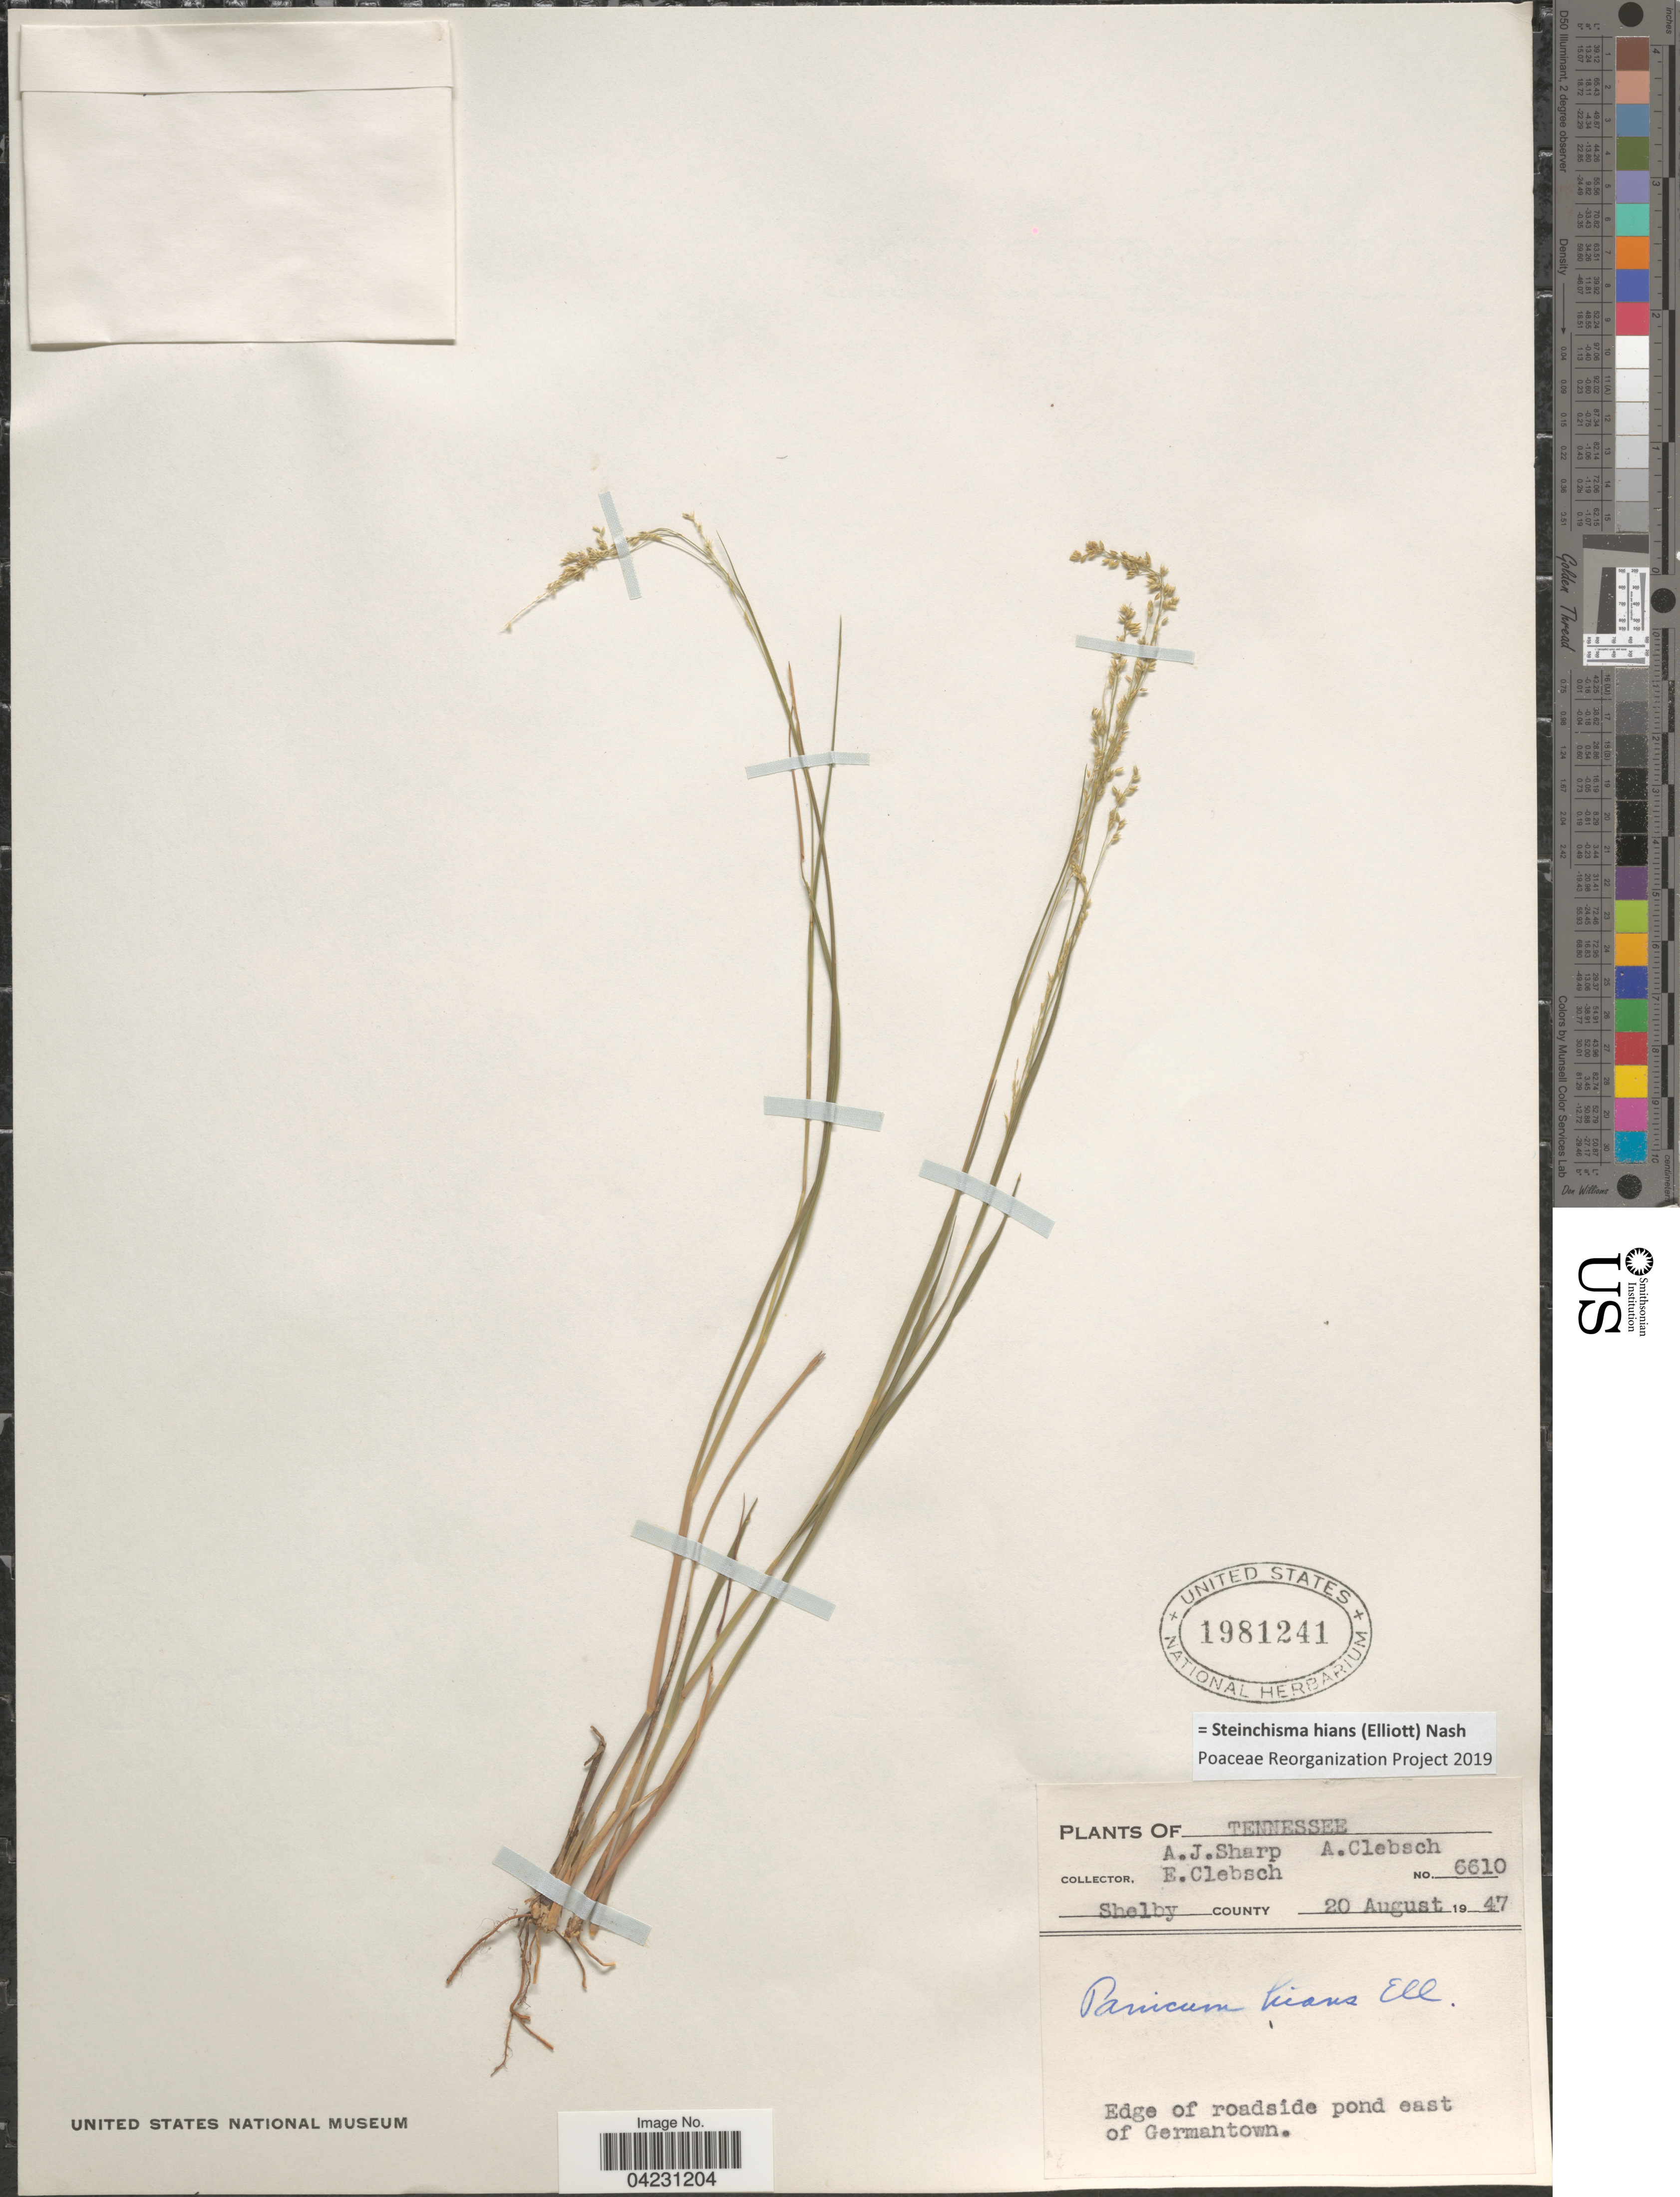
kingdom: Plantae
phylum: Tracheophyta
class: Liliopsida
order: Poales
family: Poaceae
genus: Steinchisma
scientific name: Steinchisma hians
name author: (Elliott) Nash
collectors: A. J. Sharp, A. Clebsch & E. Clebsch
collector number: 6610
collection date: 1947-08-20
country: United States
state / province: Tennessee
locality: Shelby County. Edge of roadside pond east of Germantown.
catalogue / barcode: US 1981241